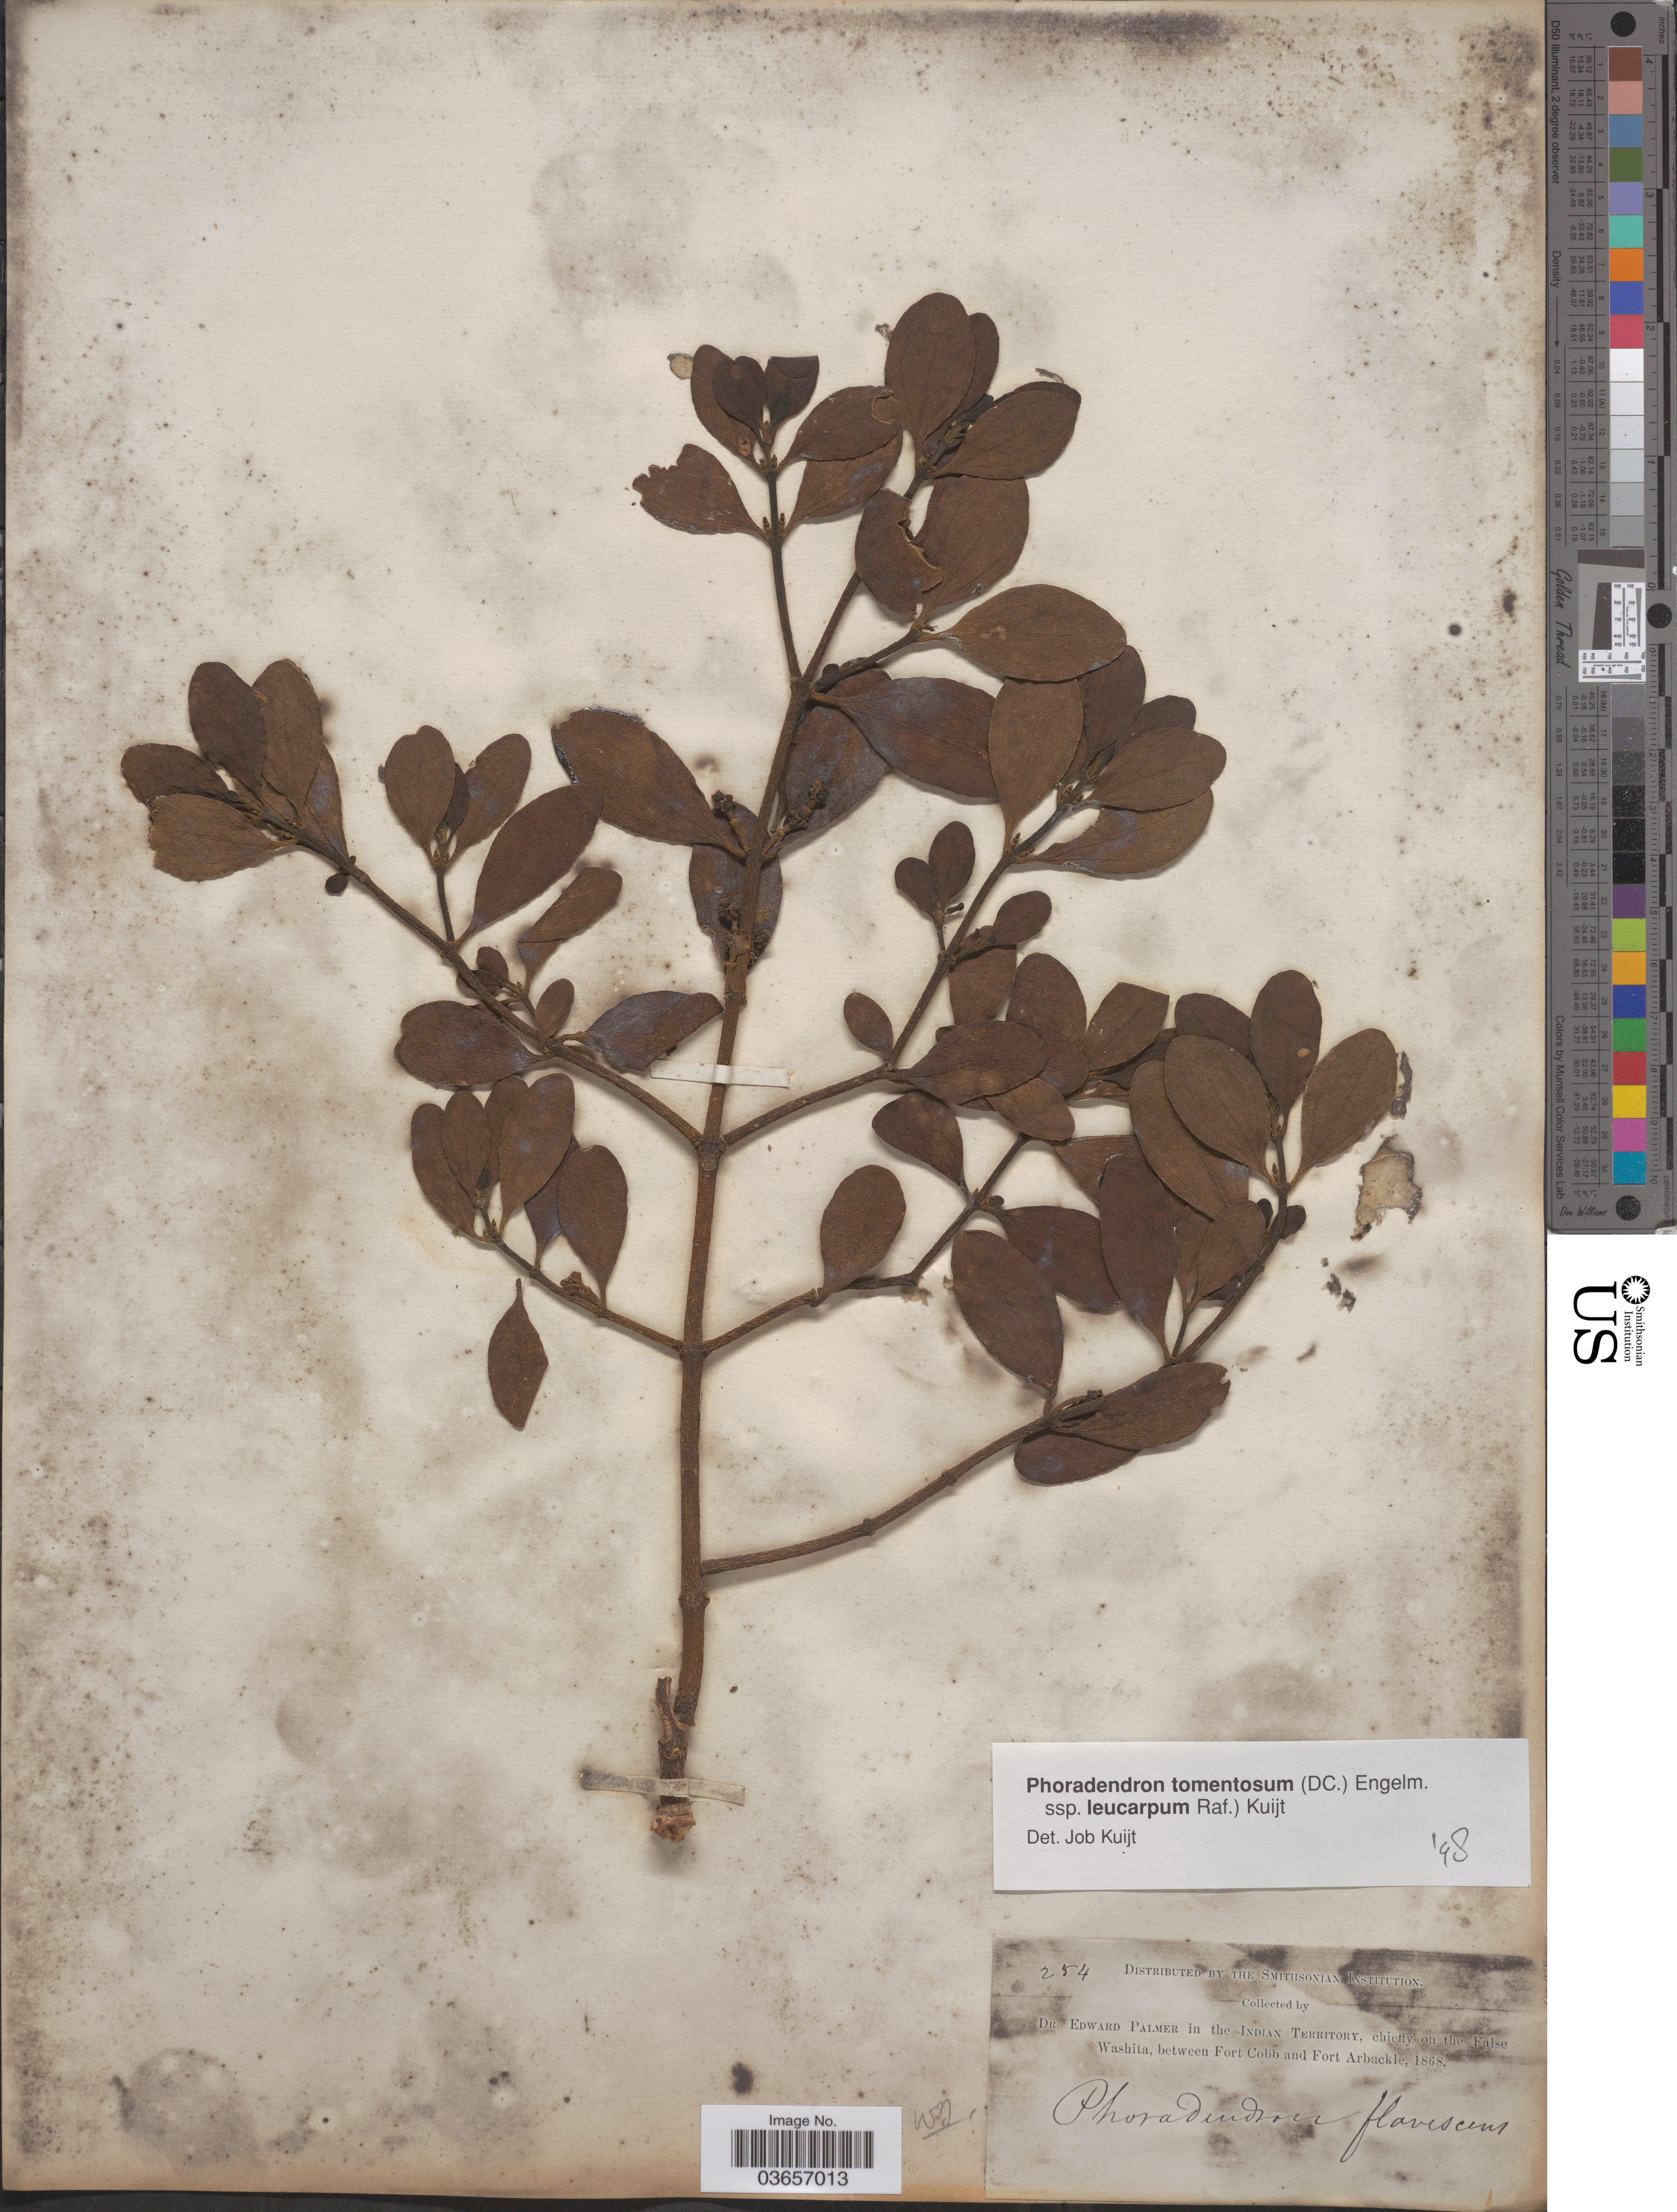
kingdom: Plantae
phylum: Tracheophyta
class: Magnoliopsida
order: Santalales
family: Viscaceae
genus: Phoradendron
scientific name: Phoradendron tomentosum subsp. leucarpum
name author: DC.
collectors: E. Palmer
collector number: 254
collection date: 1868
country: United States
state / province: Oklahoma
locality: In the Indian Territory, chiefly on the False Washita, between Fort Cobb and Fort Arbuckle.